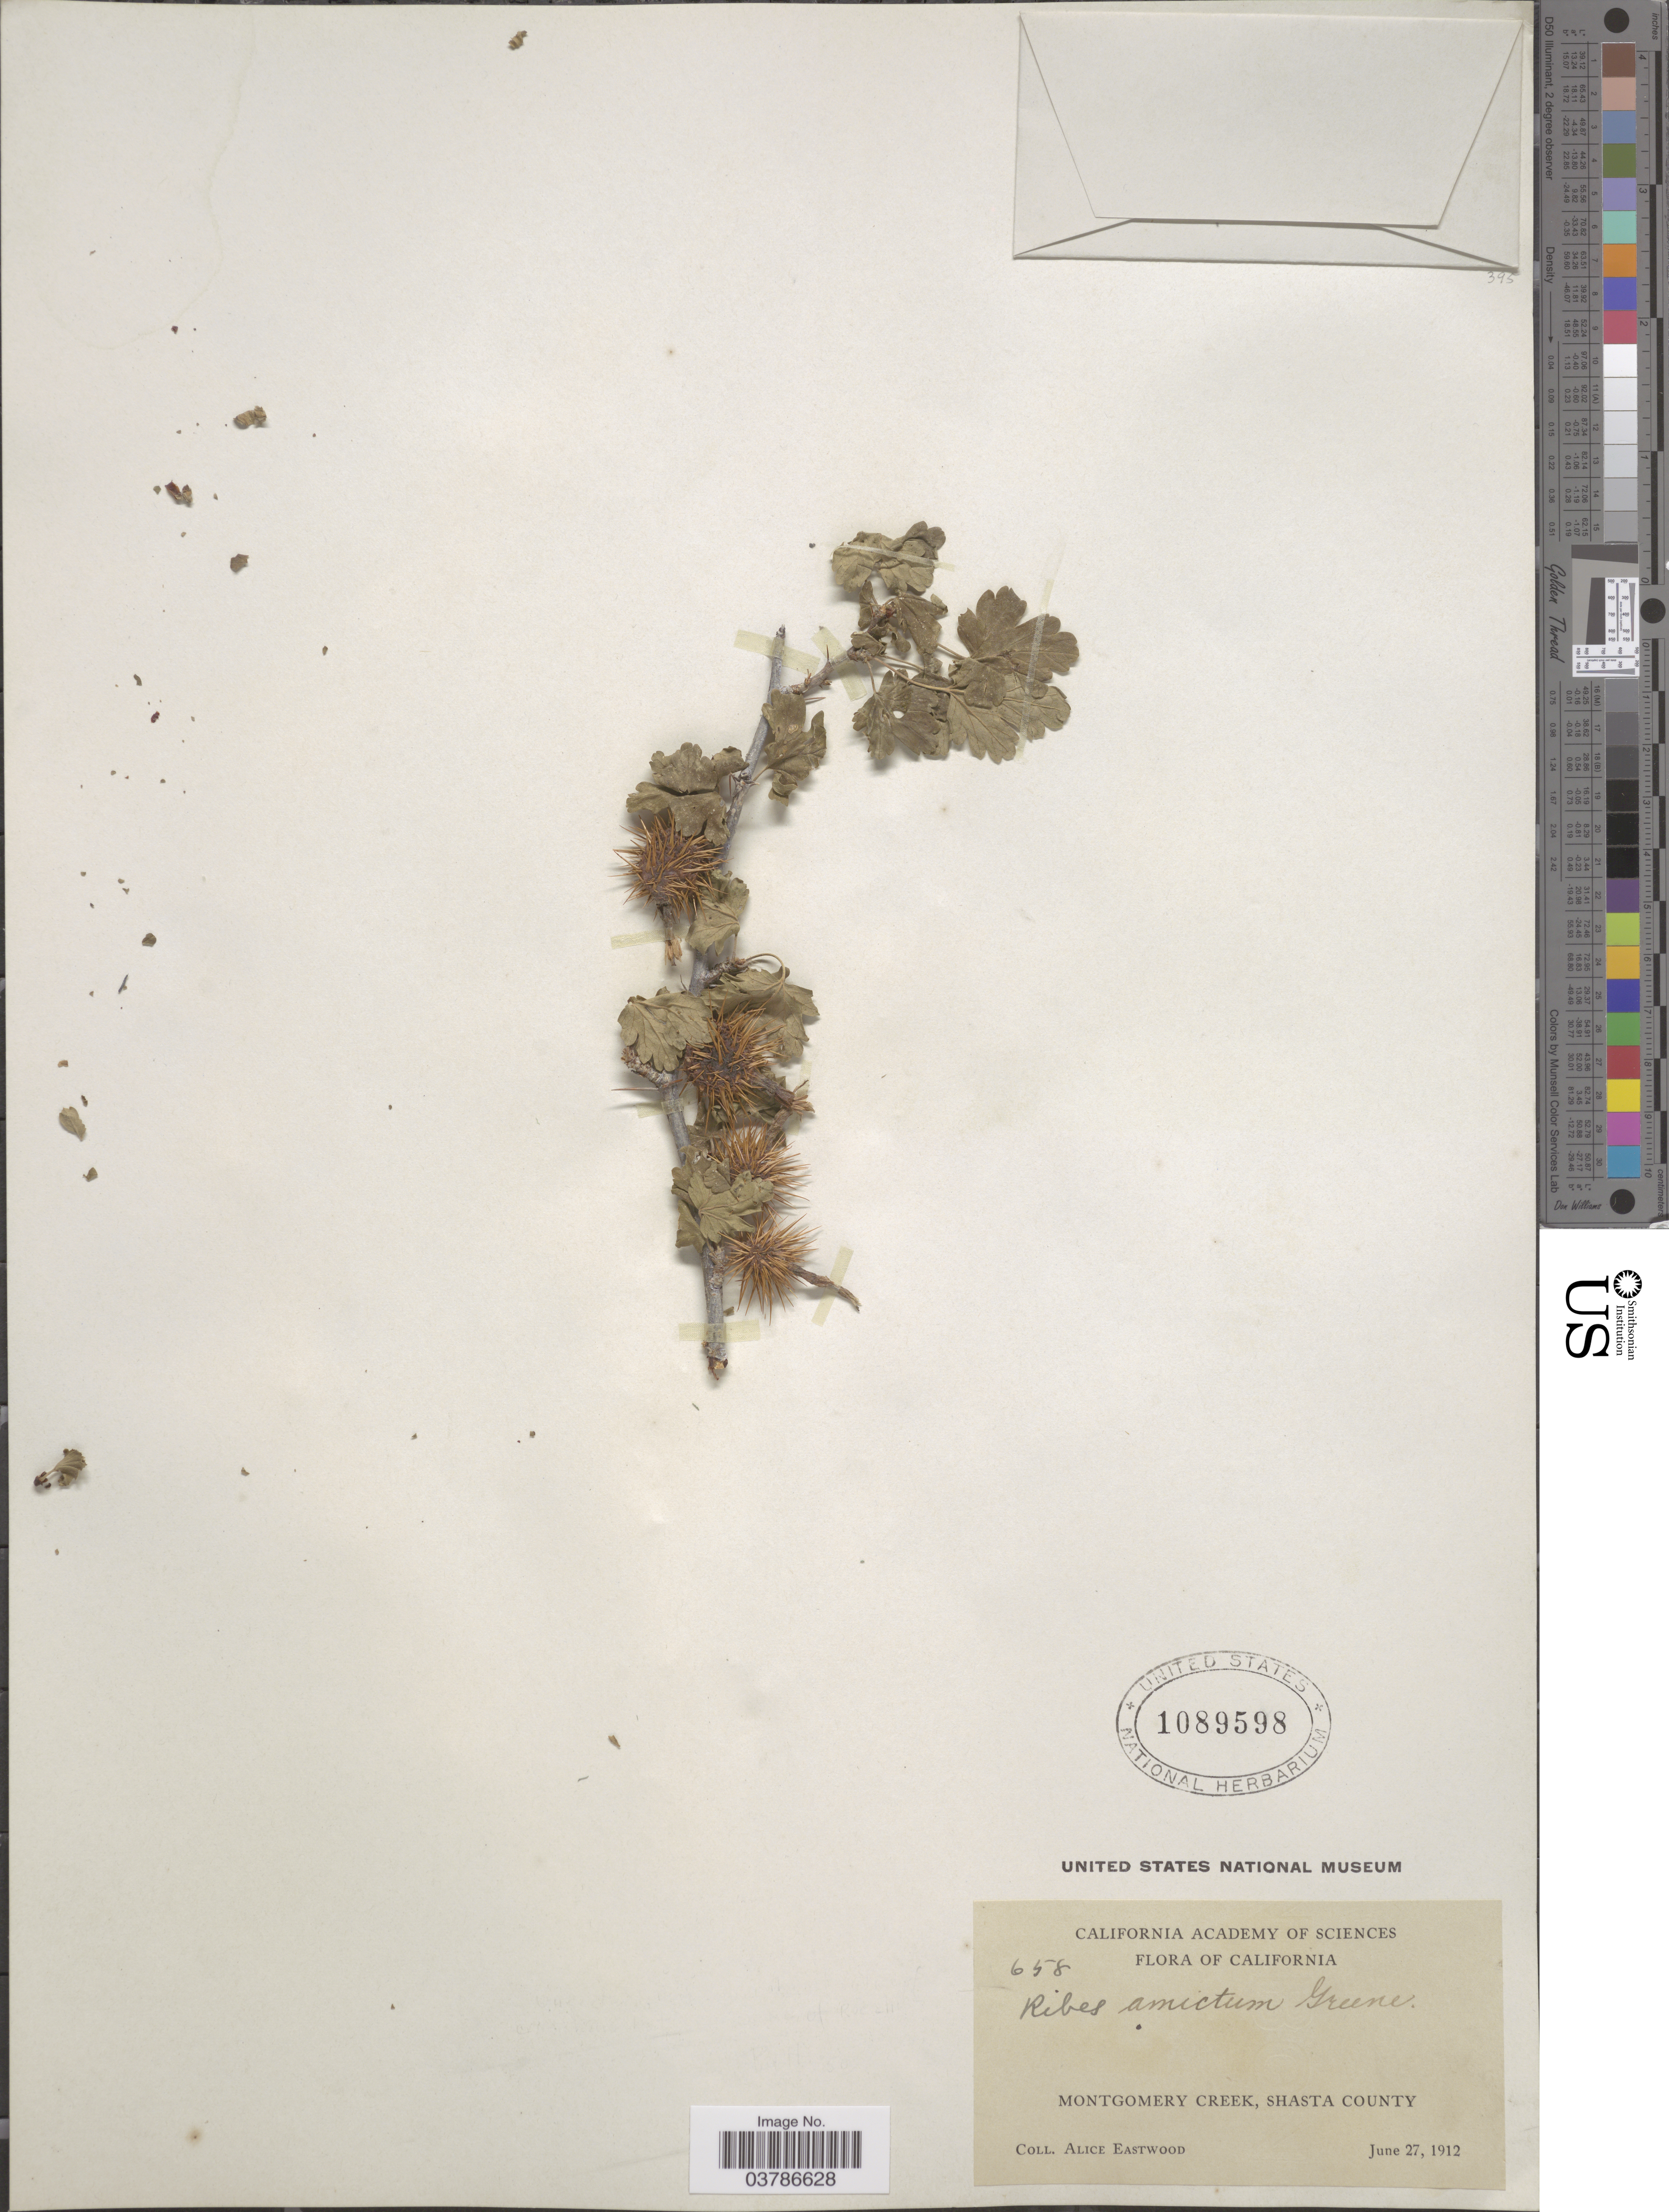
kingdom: Plantae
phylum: Tracheophyta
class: Magnoliopsida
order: Saxifragales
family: Grossulariaceae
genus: Ribes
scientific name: Ribes roezlii var. amictum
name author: (Greene) Jeps.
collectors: A. Eastwood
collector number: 658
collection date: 1912-06-27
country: United States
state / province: California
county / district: Shasta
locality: Montgomery Creek, Shasta County.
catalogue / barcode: US 1089598